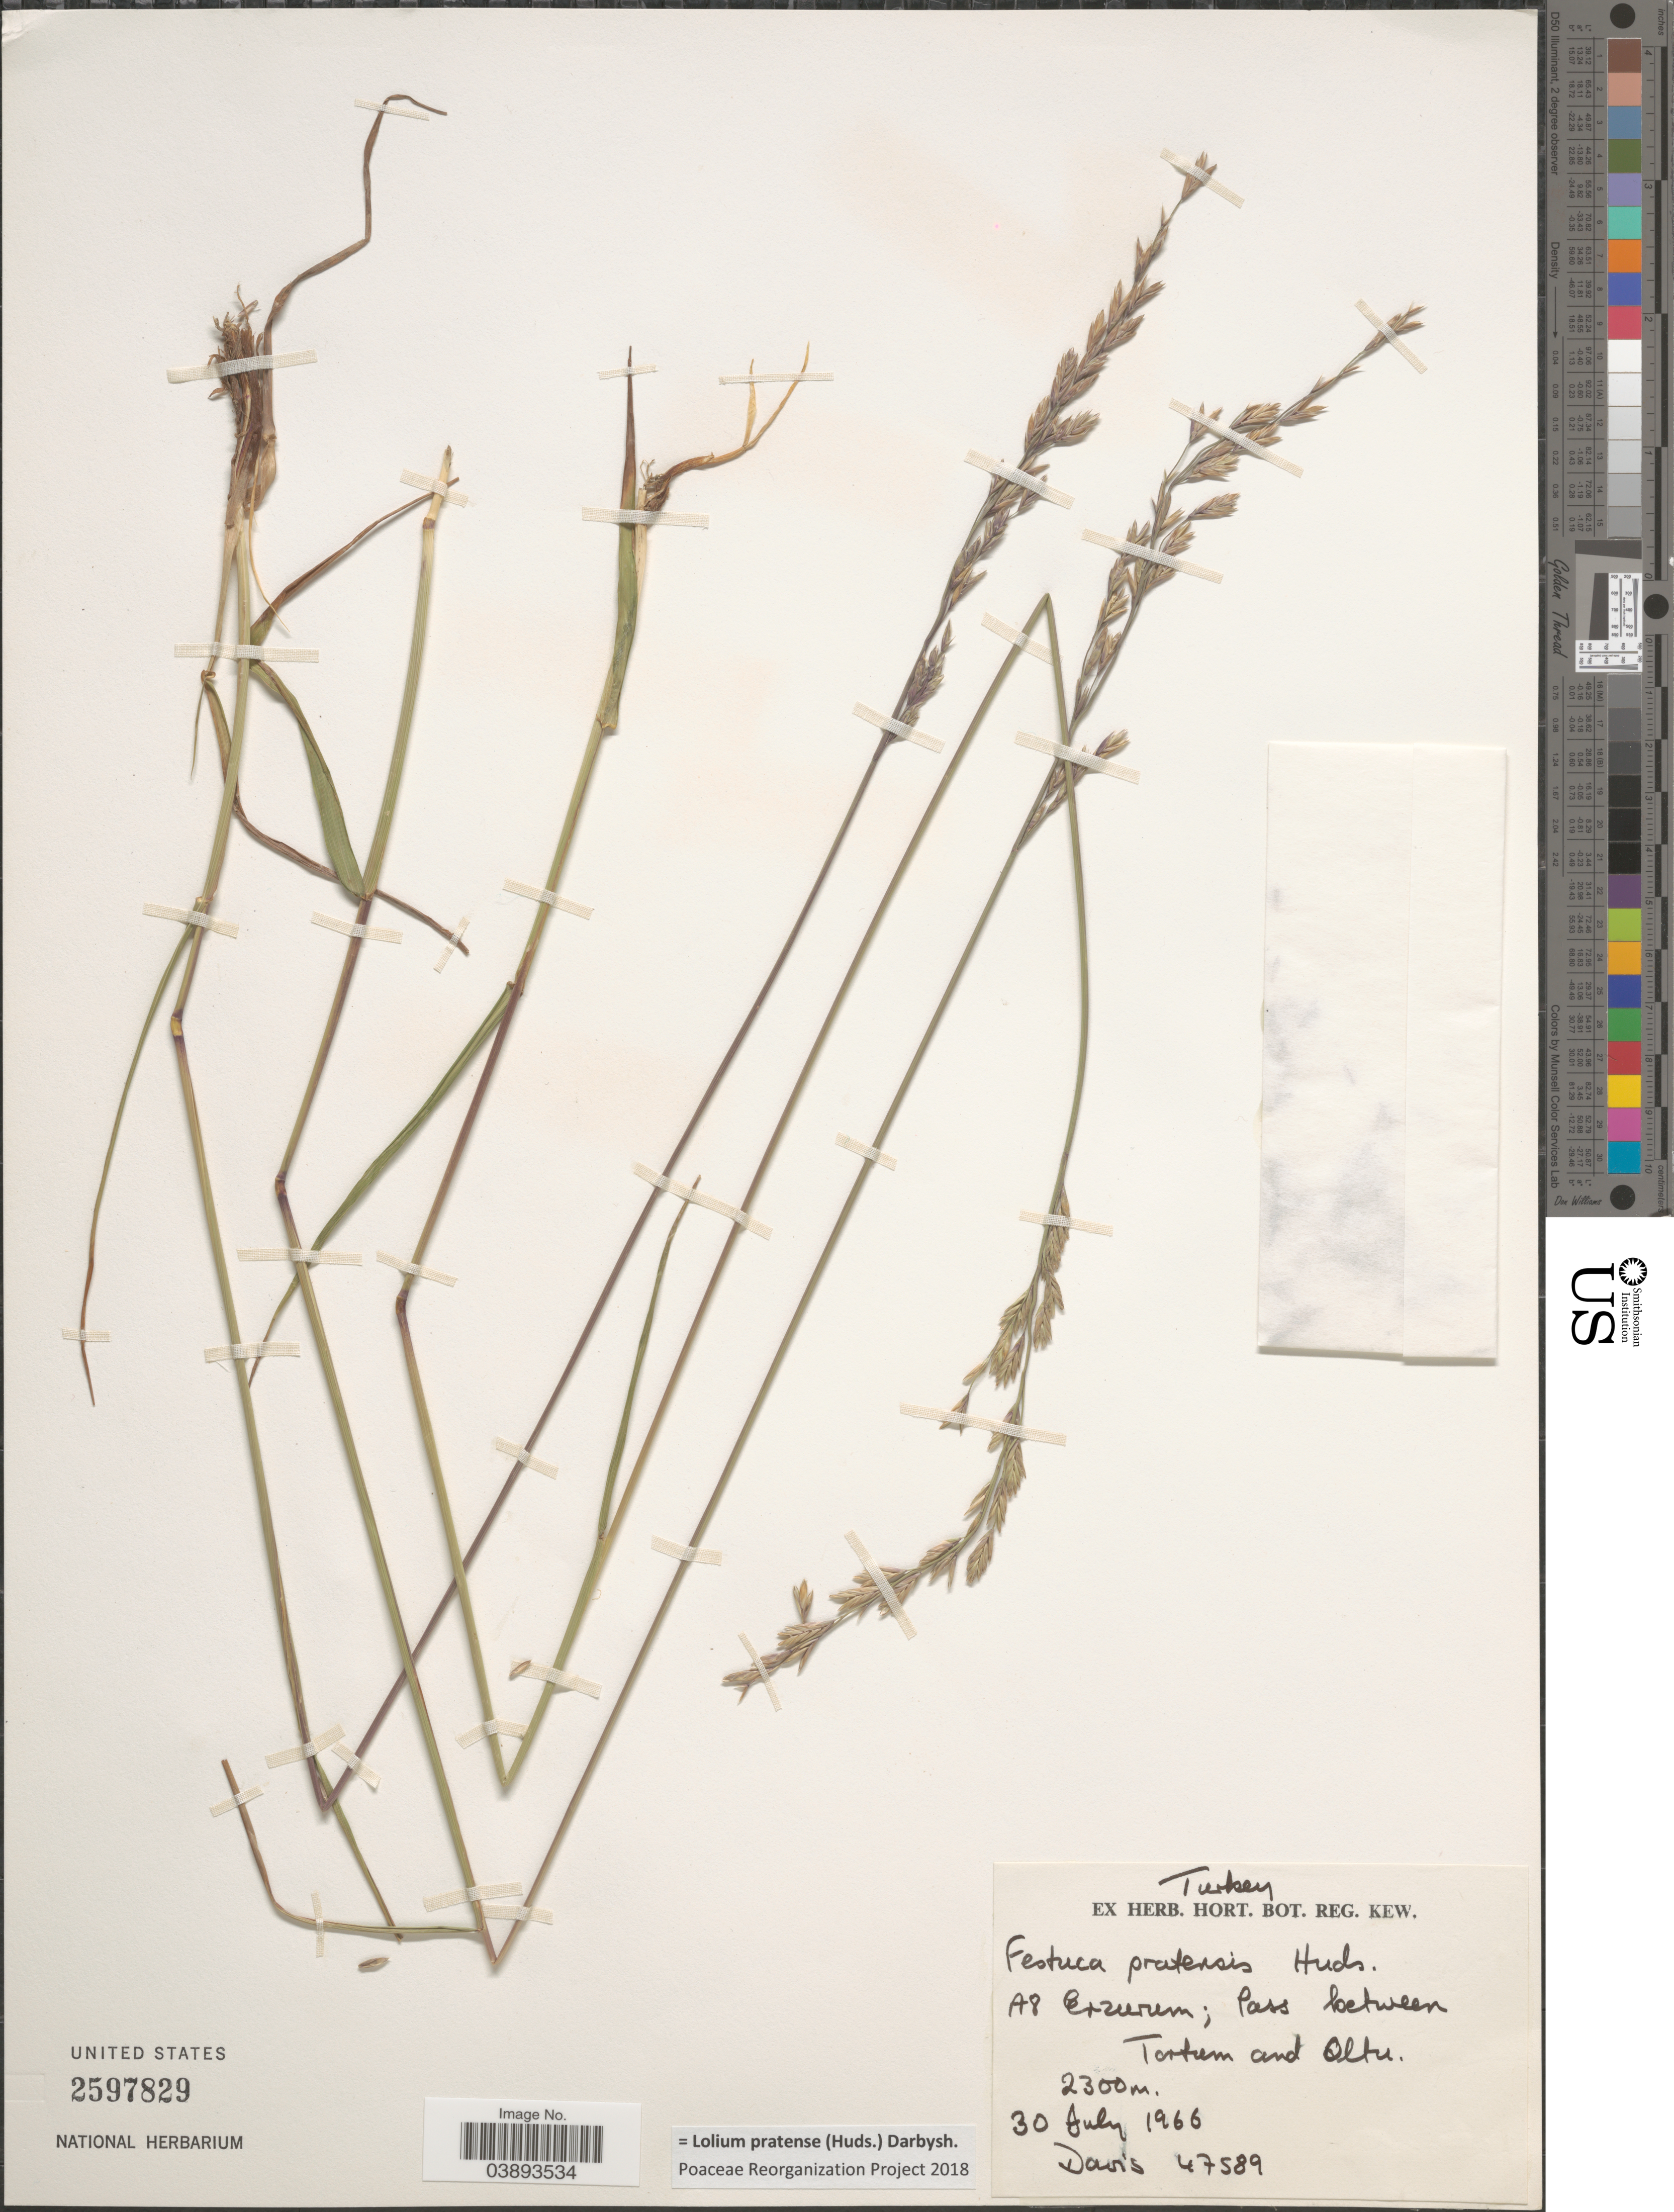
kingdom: Plantae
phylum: Tracheophyta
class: Liliopsida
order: Poales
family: Poaceae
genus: Lolium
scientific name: Lolium pratense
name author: (Huds.) Darbysh.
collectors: -. Davis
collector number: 47589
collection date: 1966-07-30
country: Turkey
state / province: Erzurum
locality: A8 Erzurum; Pass between Tortum and Oltu.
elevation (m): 2300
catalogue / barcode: US 2597829